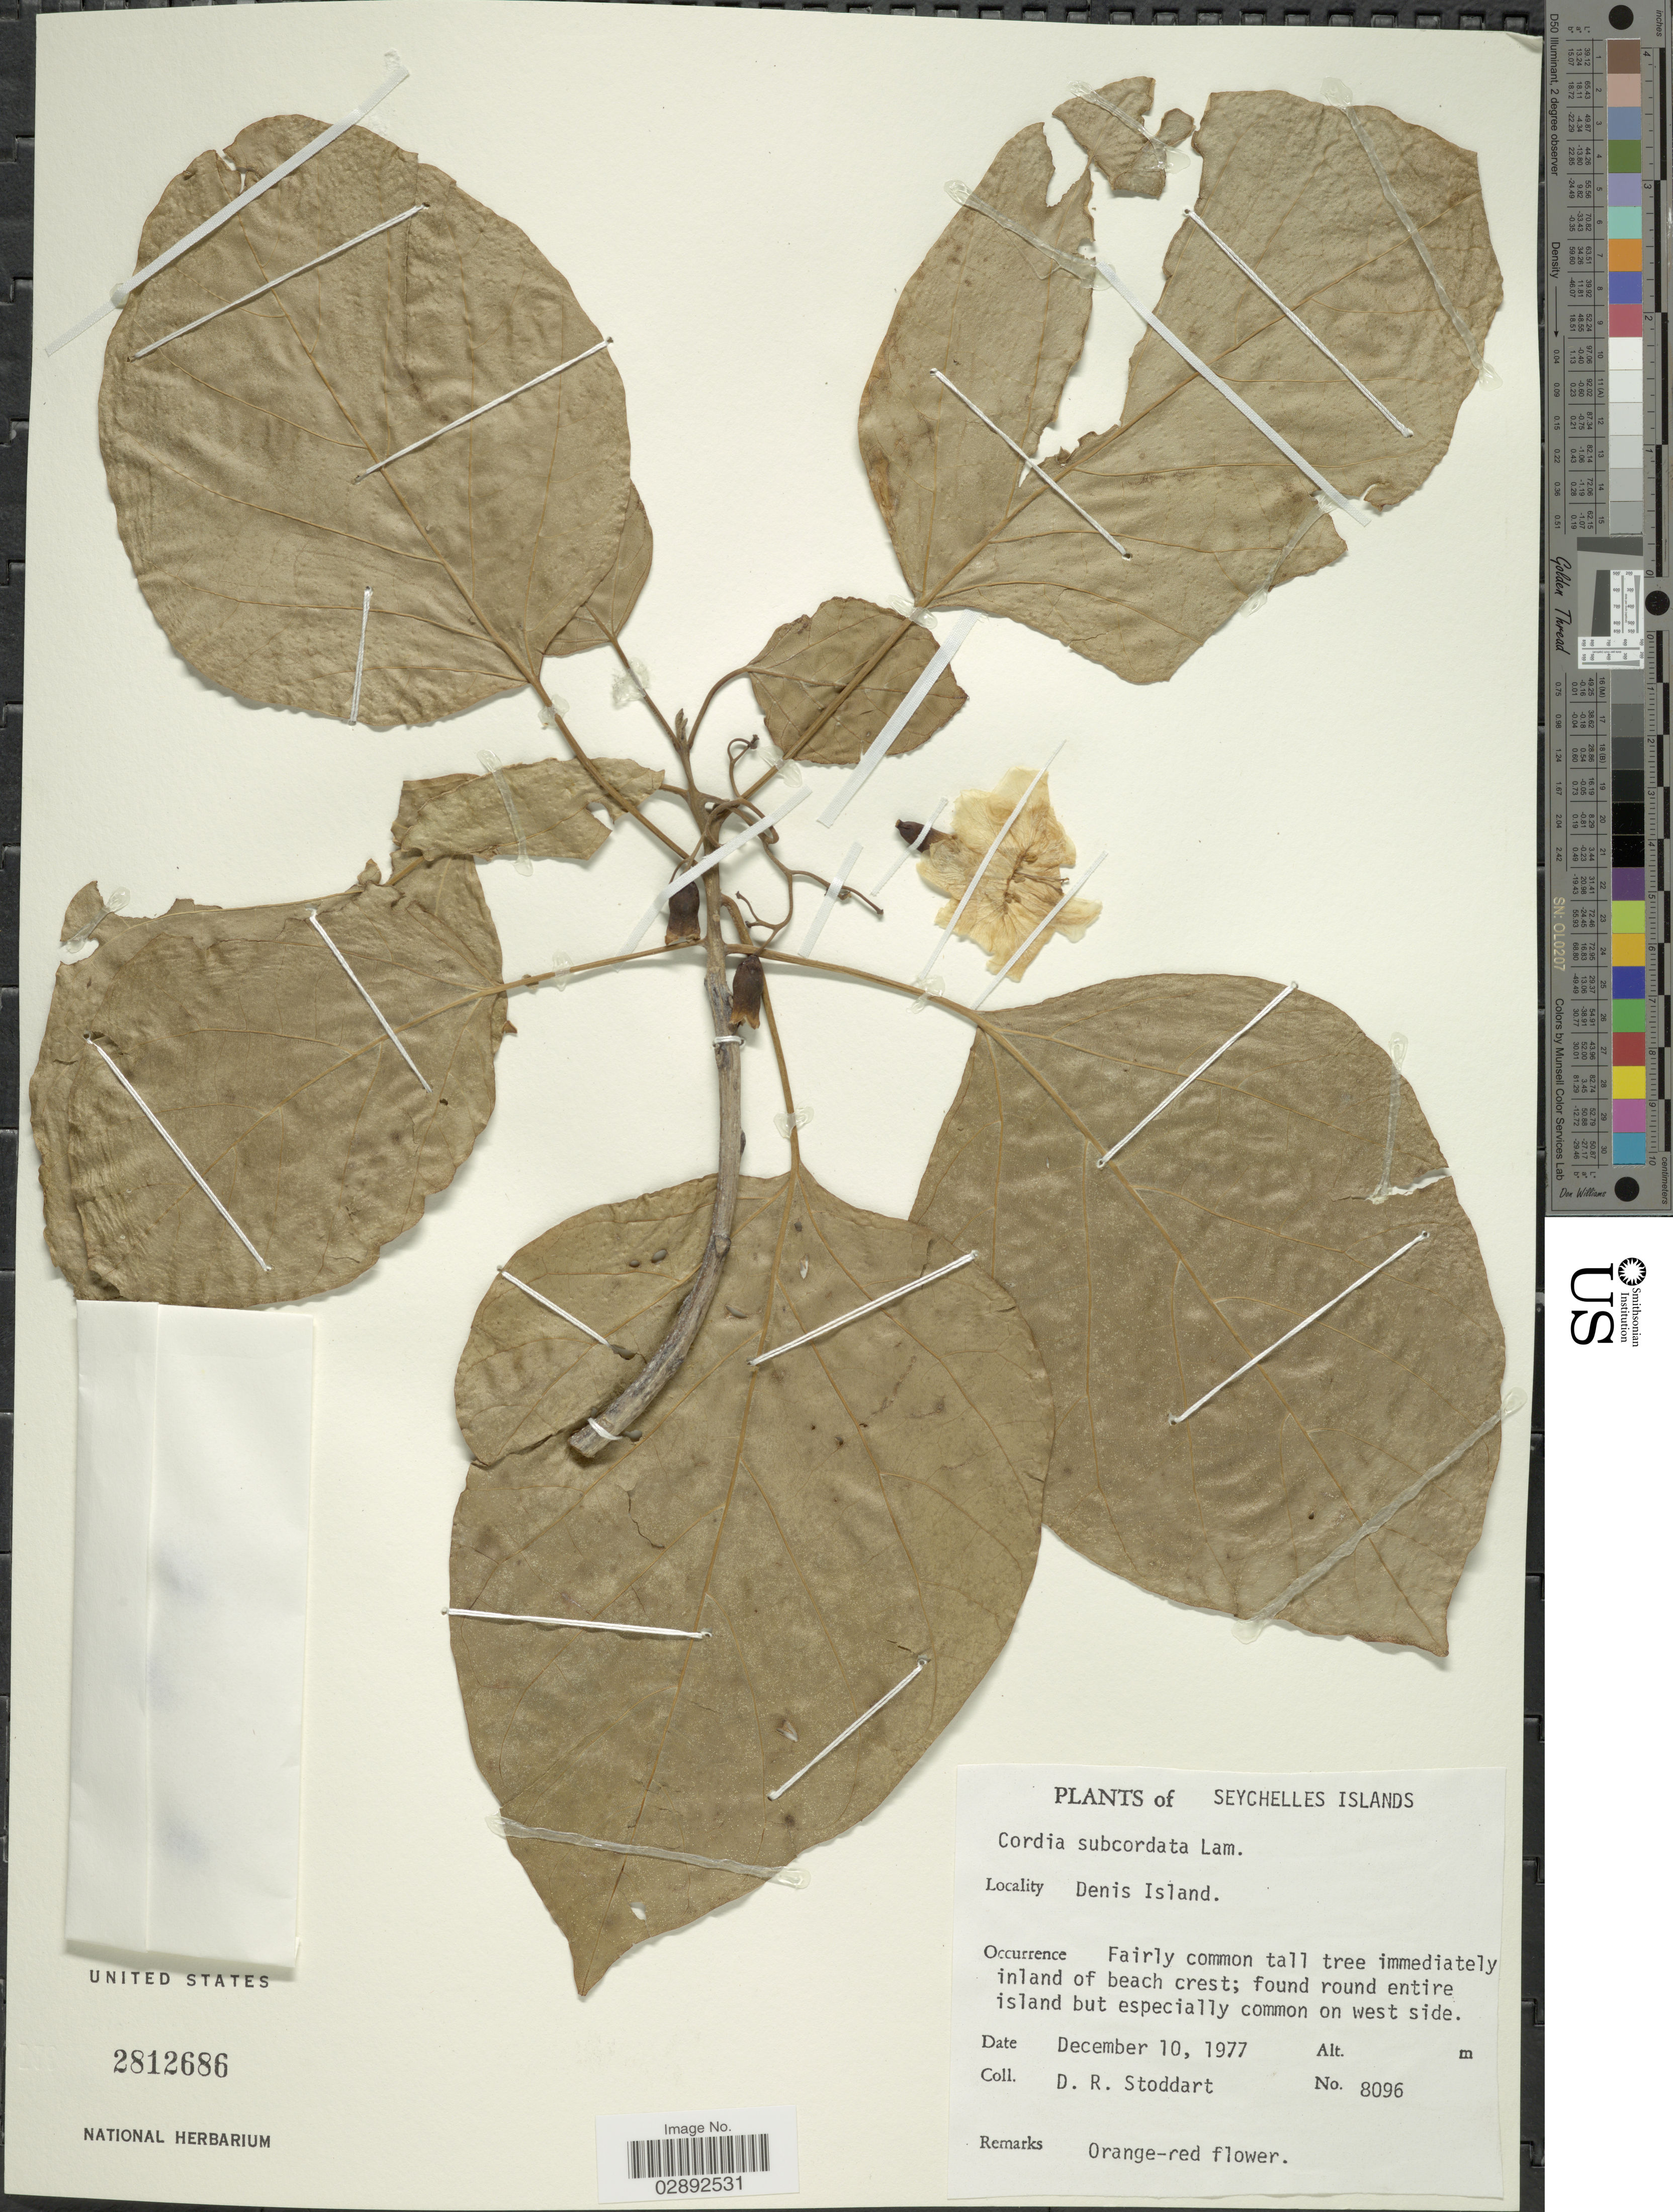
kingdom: Plantae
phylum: Tracheophyta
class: Magnoliopsida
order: Boraginales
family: Cordiaceae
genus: Cordia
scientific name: Cordia subcordata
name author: Lam.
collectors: D. R. Stoddart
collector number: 8096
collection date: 1977-12-10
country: Seychelles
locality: Denis Island.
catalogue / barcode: US 2812686